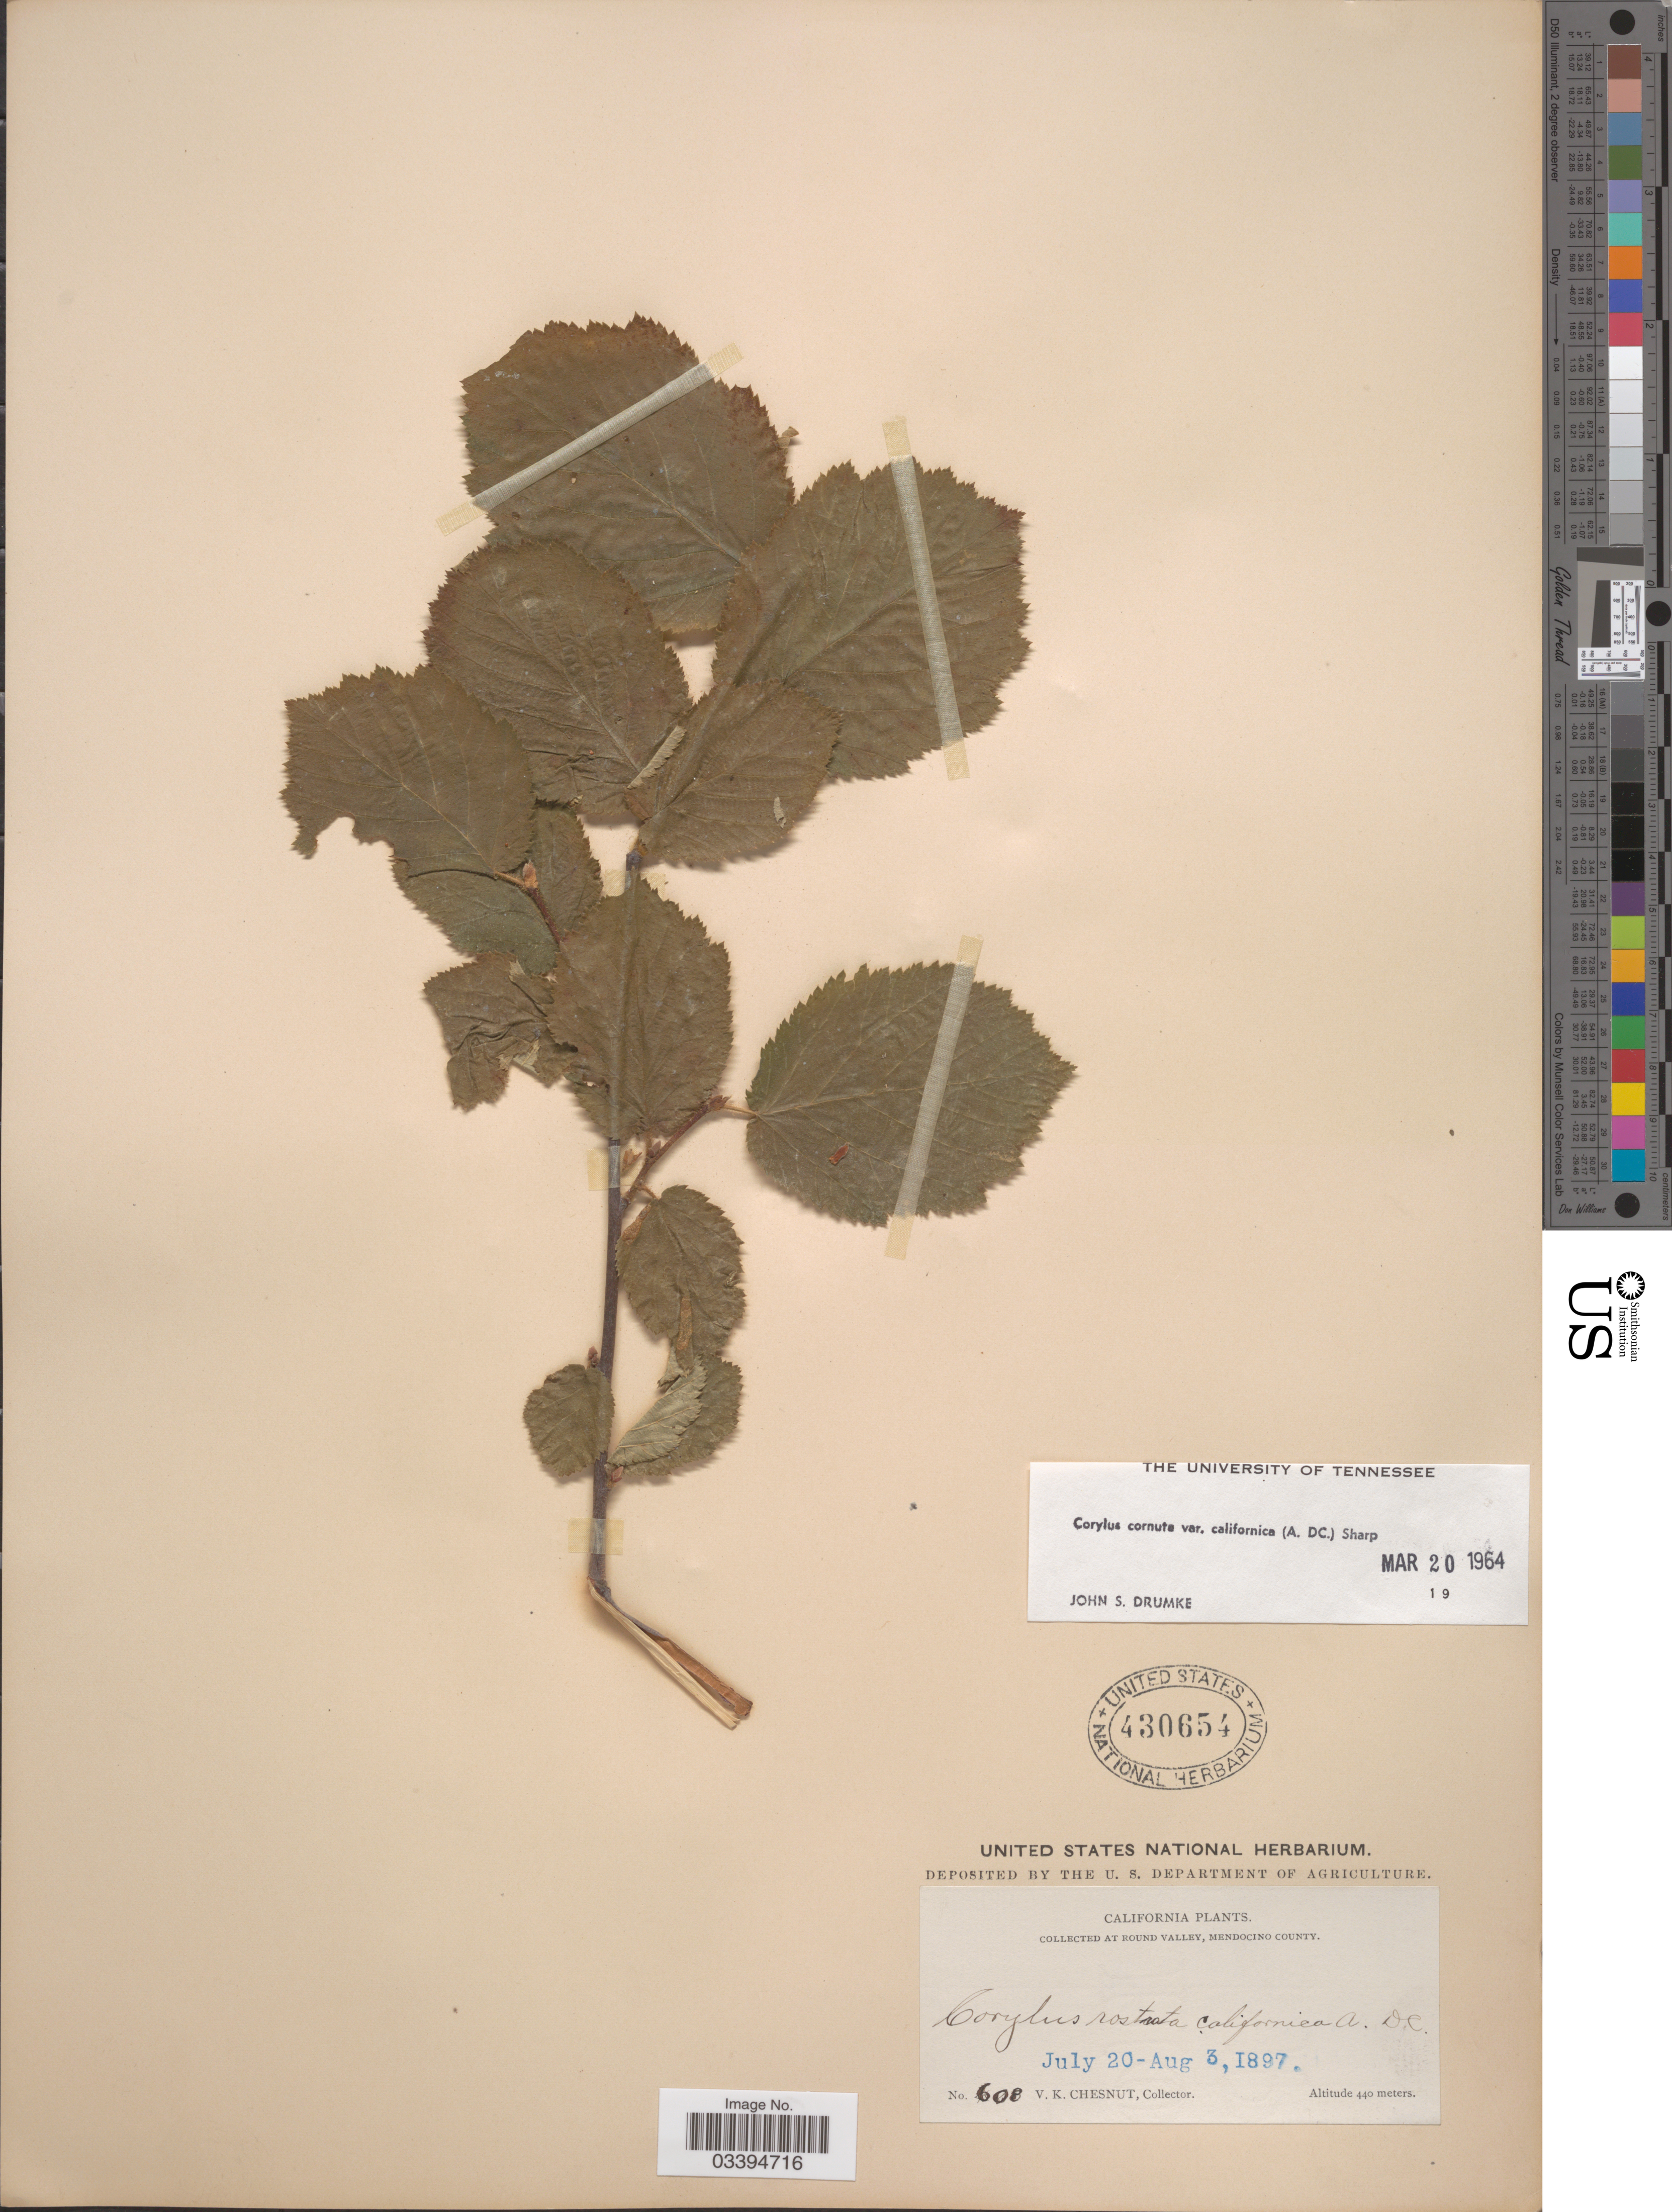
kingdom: Plantae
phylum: Tracheophyta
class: Magnoliopsida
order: Fagales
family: Betulaceae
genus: Corylus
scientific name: Corylus cornuta var. californica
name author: Marshall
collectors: V. Chesnut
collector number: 608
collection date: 1897-07-20/1897-08-03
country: United States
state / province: California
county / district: Mendocino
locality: At Round Valley, Mendocino County.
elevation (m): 440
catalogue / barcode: US 430654